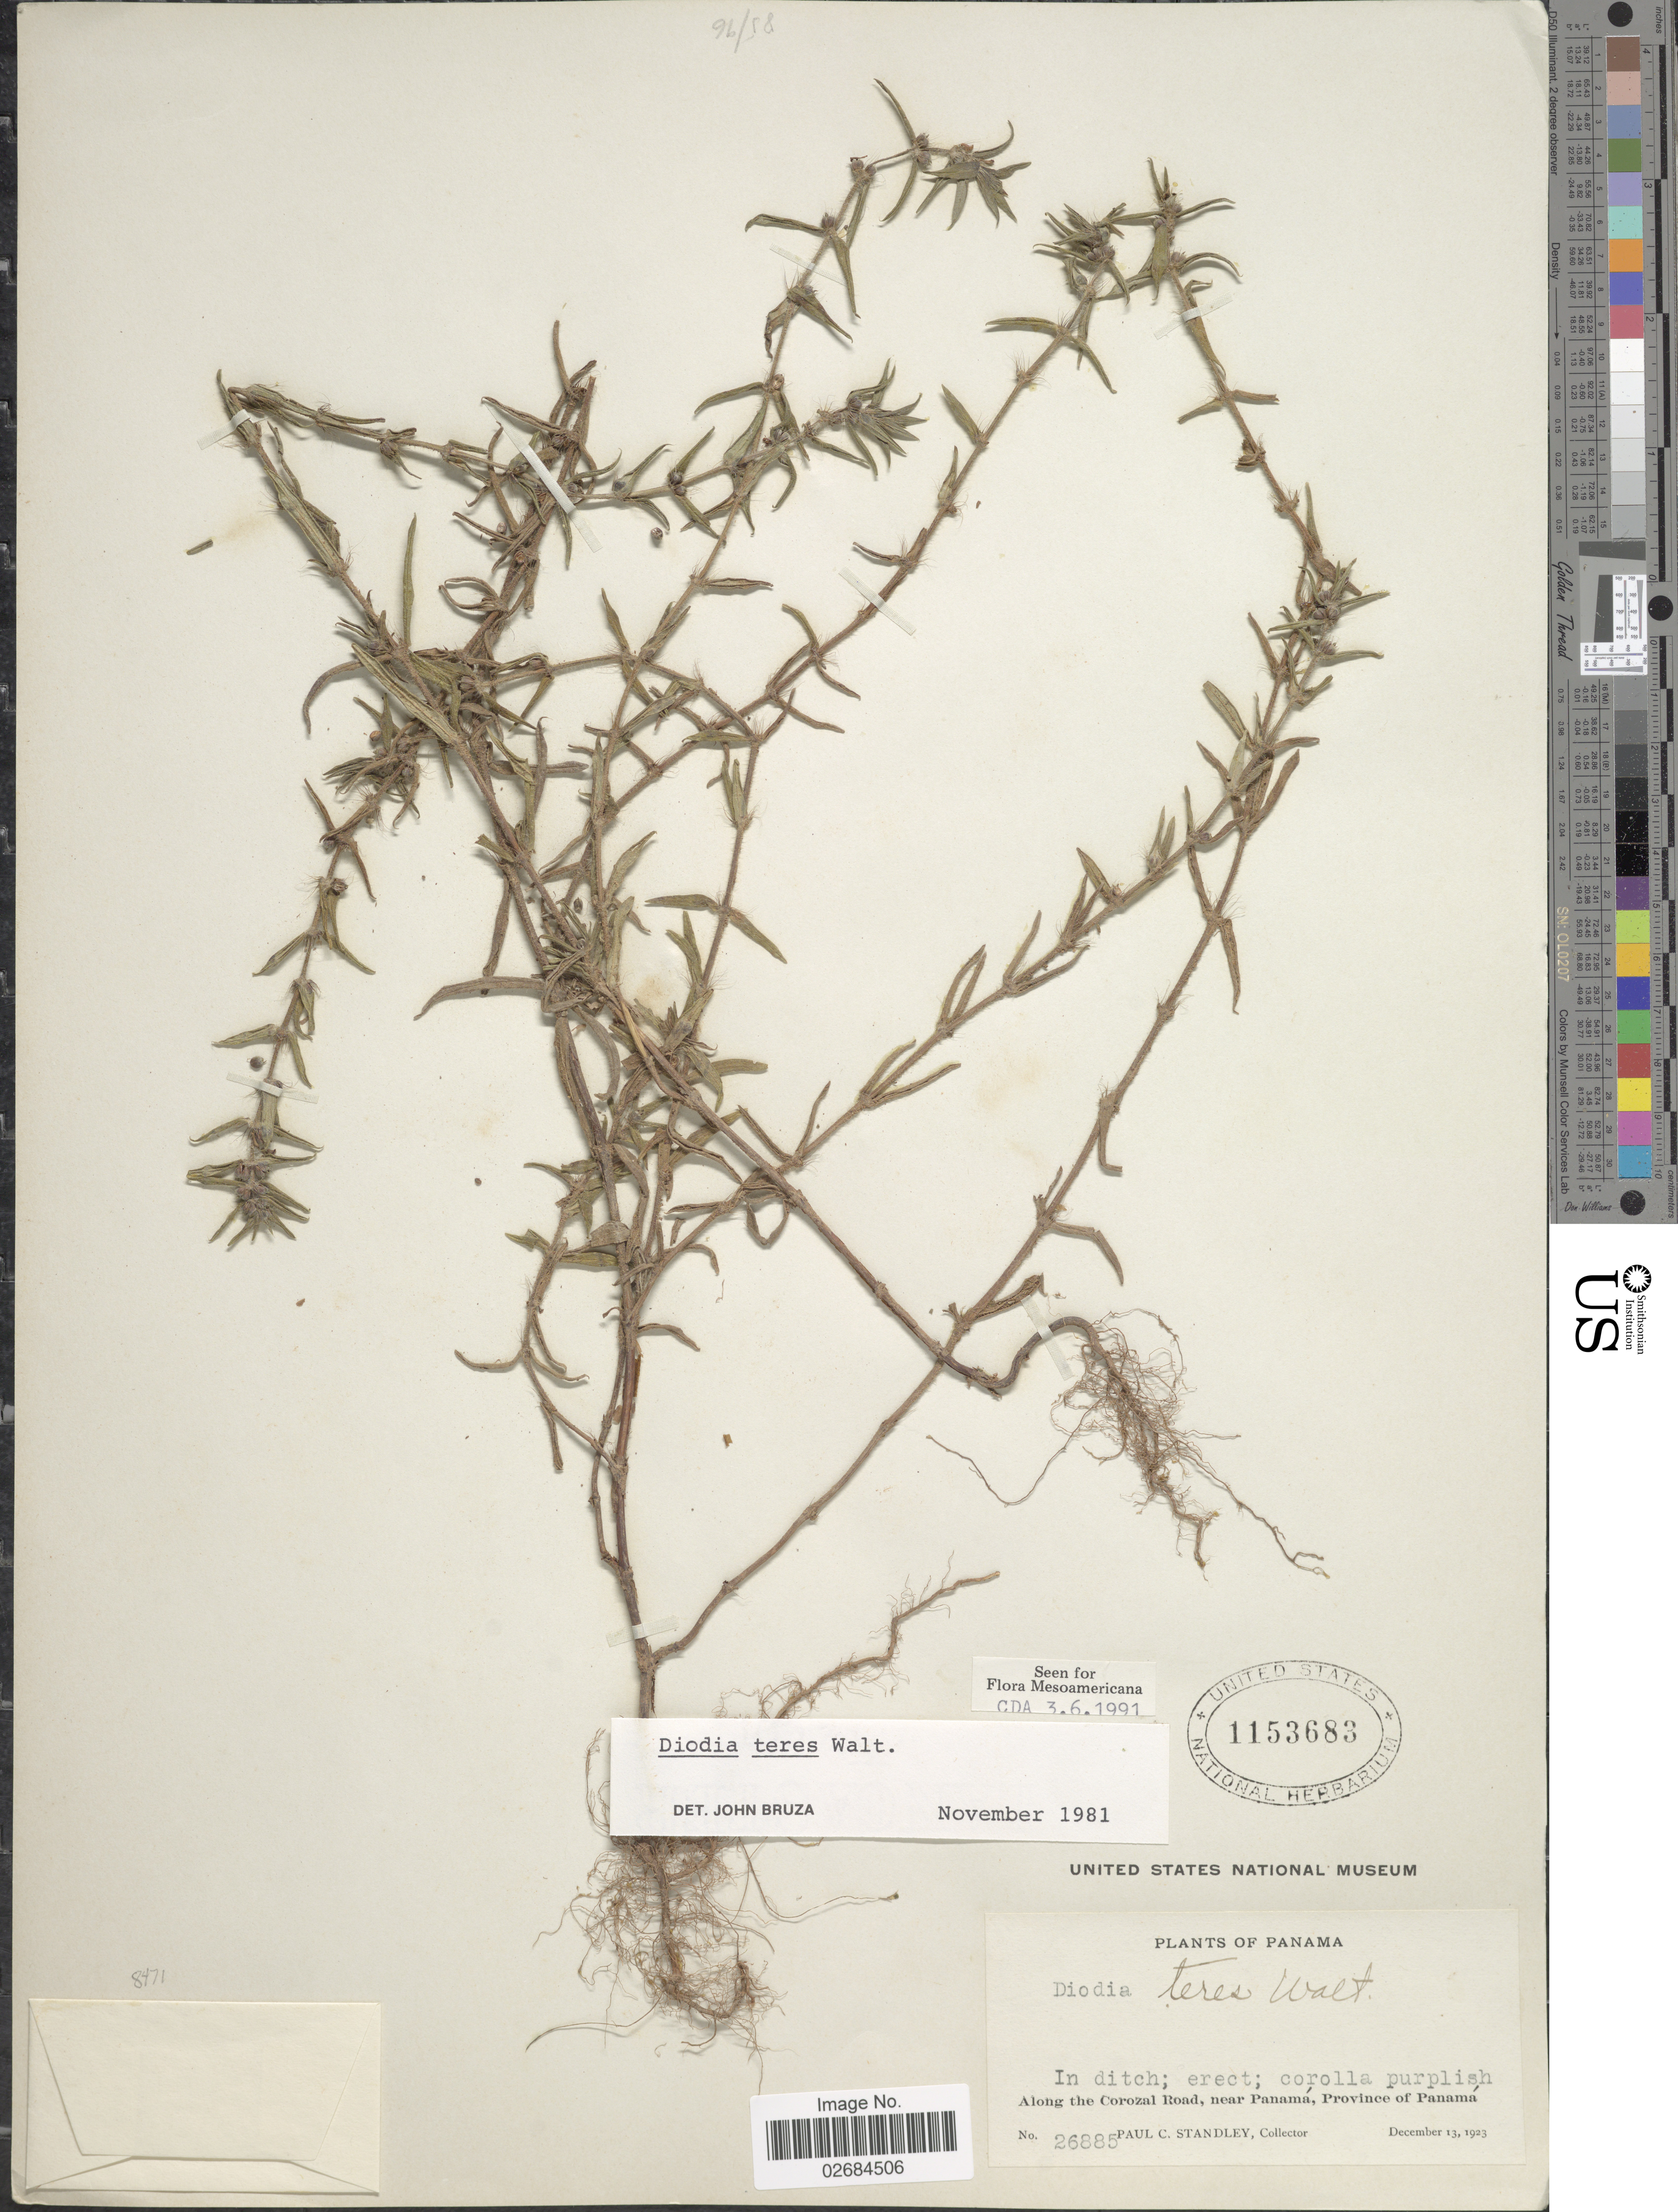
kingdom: Plantae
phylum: Tracheophyta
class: Magnoliopsida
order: Gentianales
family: Rubiaceae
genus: Diodia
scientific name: Diodia teres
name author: Walter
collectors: P. C. Standley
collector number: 26885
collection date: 1923-12-13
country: Panama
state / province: Panamá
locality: Along the Corozal Road, near Panamá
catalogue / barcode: US 1153683